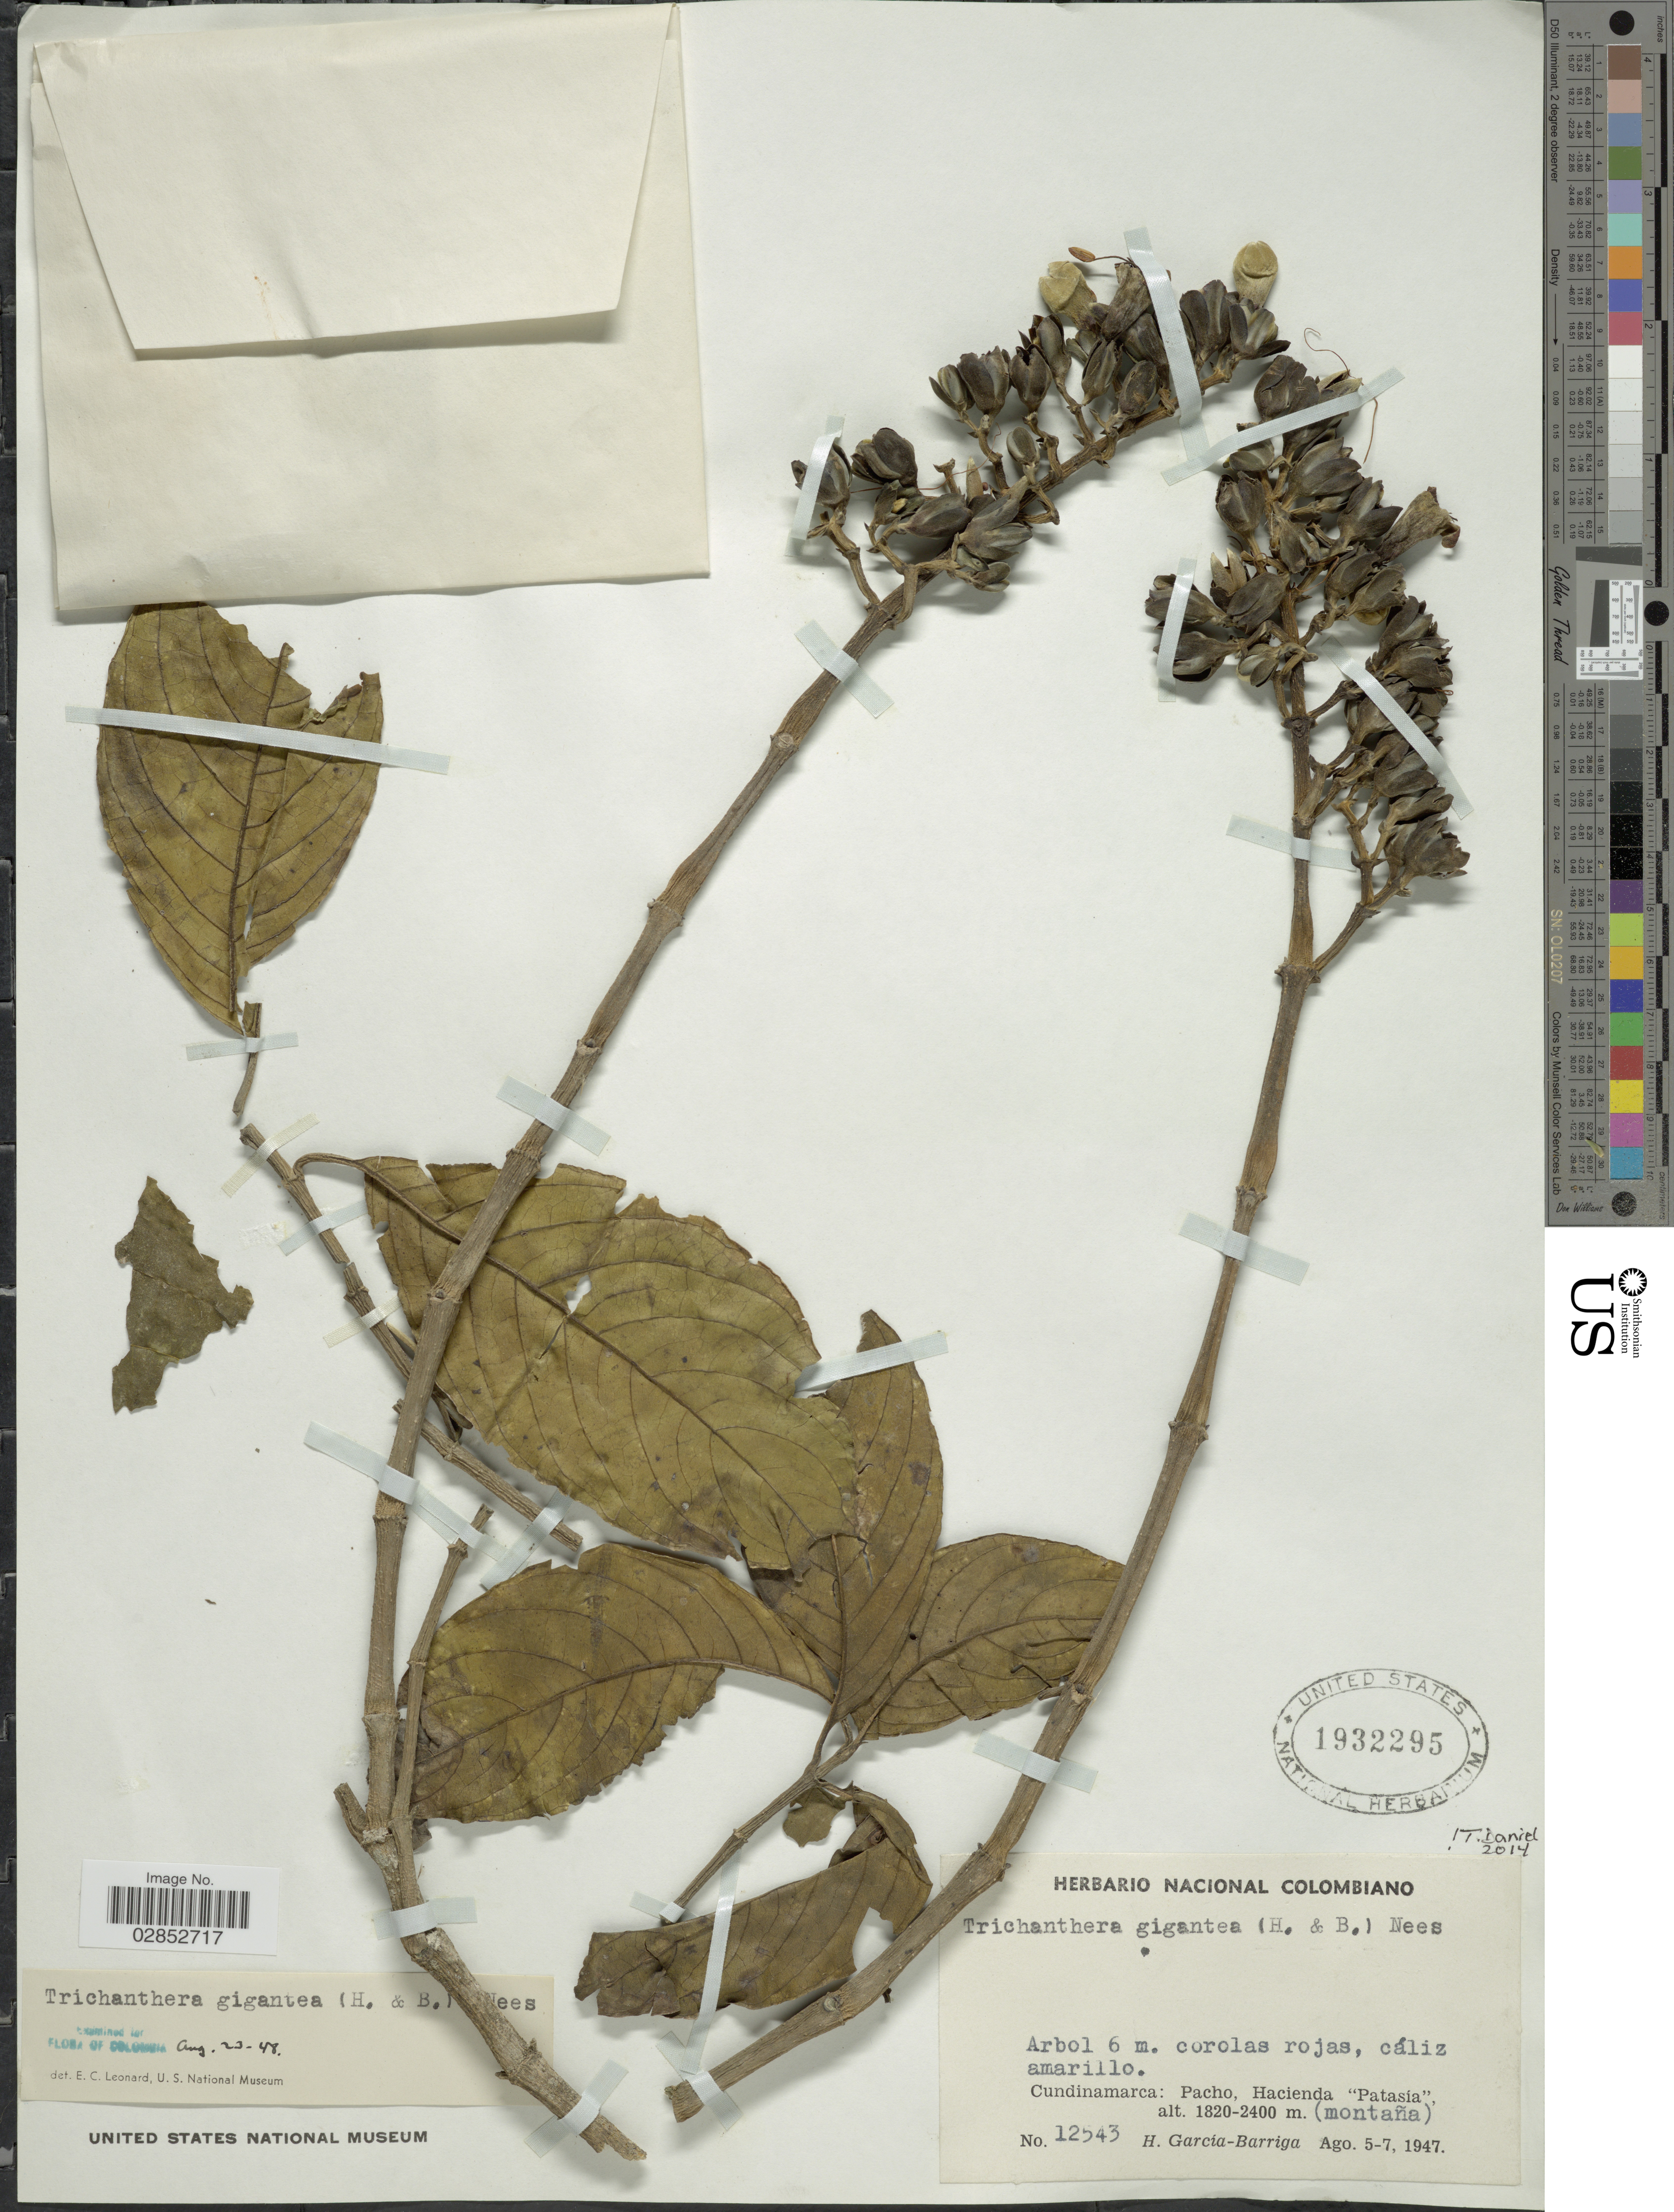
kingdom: Plantae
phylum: Tracheophyta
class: Magnoliopsida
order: Lamiales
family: Acanthaceae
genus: Trichanthera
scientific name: Trichanthera gigantea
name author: (Bonpl.) Nees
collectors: H. García Barriga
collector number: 12543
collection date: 1947-08-05/1947-08-07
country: Colombia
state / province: Cundinamarca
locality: Pacho, Hacienda "Patasía".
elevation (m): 1820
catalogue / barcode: US 1932295